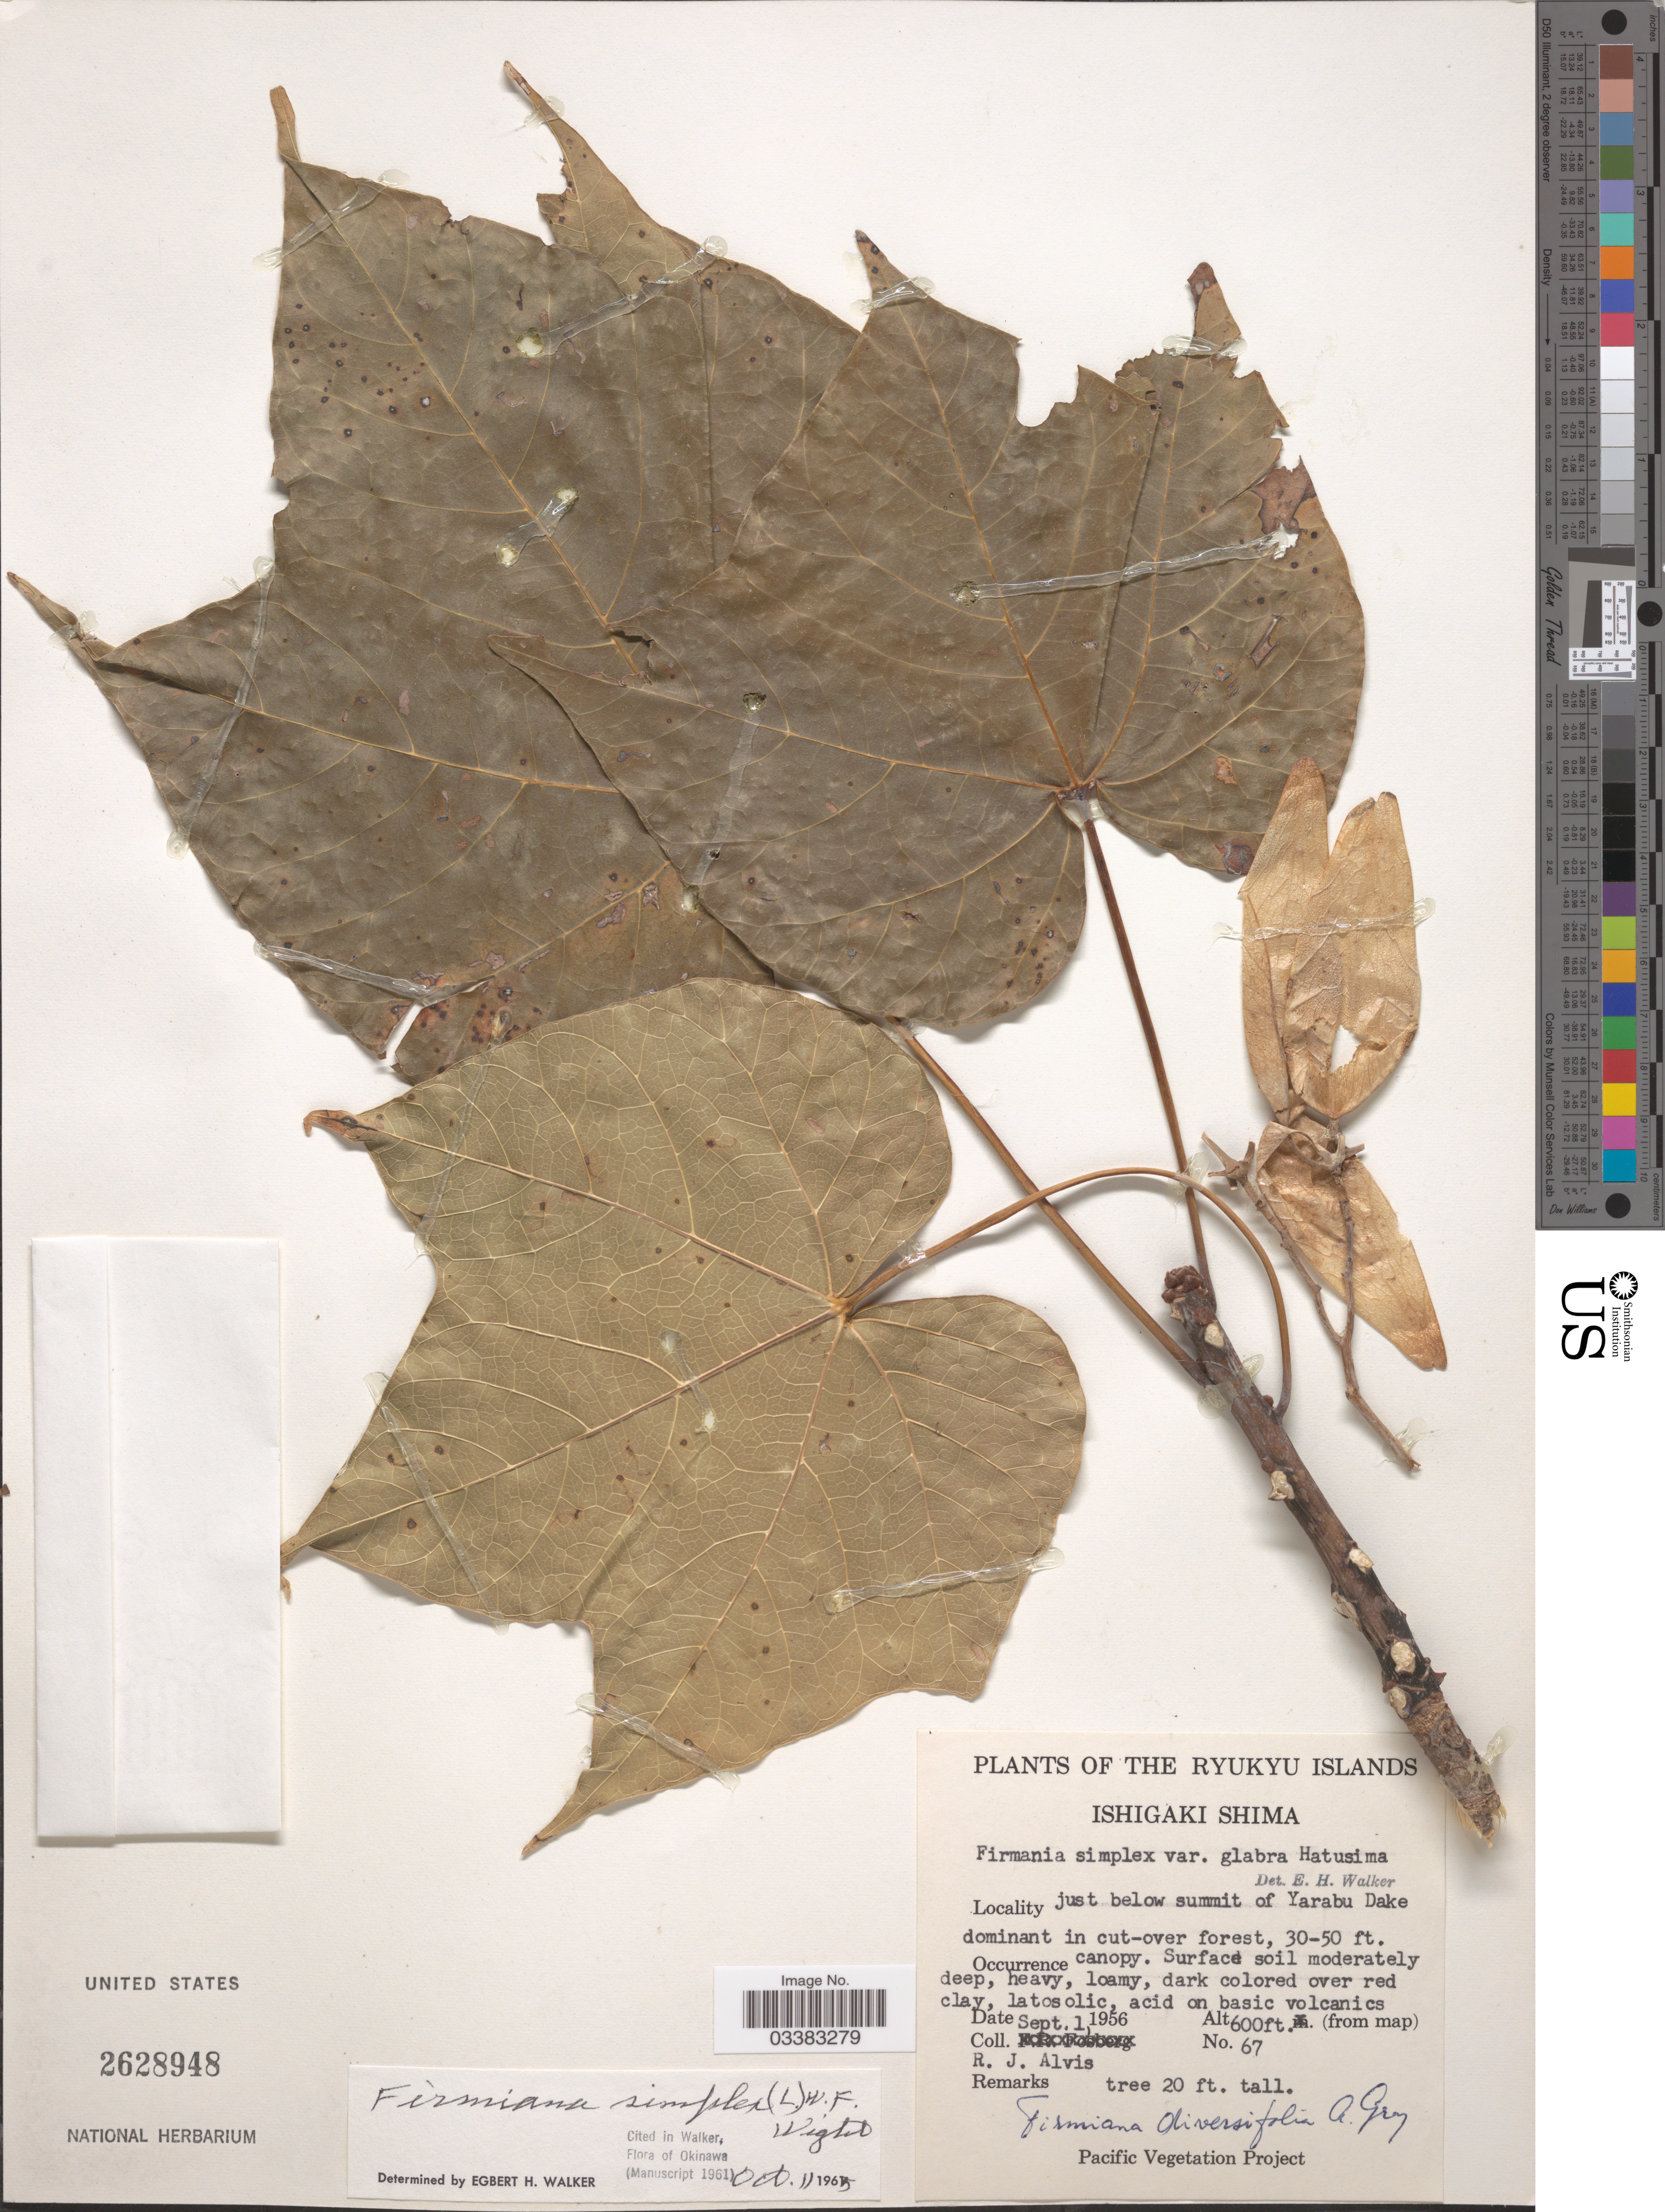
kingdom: Plantae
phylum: Tracheophyta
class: Magnoliopsida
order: Malvales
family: Malvaceae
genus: Firmiana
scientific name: Firmiana simplex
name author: (L.) W. Wight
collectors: R. Alvis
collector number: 67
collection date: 1956-09-01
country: Japan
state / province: Okinawa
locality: The Ryukyu Islands. Ishigaki Shima. Just below summit of Yarabu Dake.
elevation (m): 183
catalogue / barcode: US 2628948